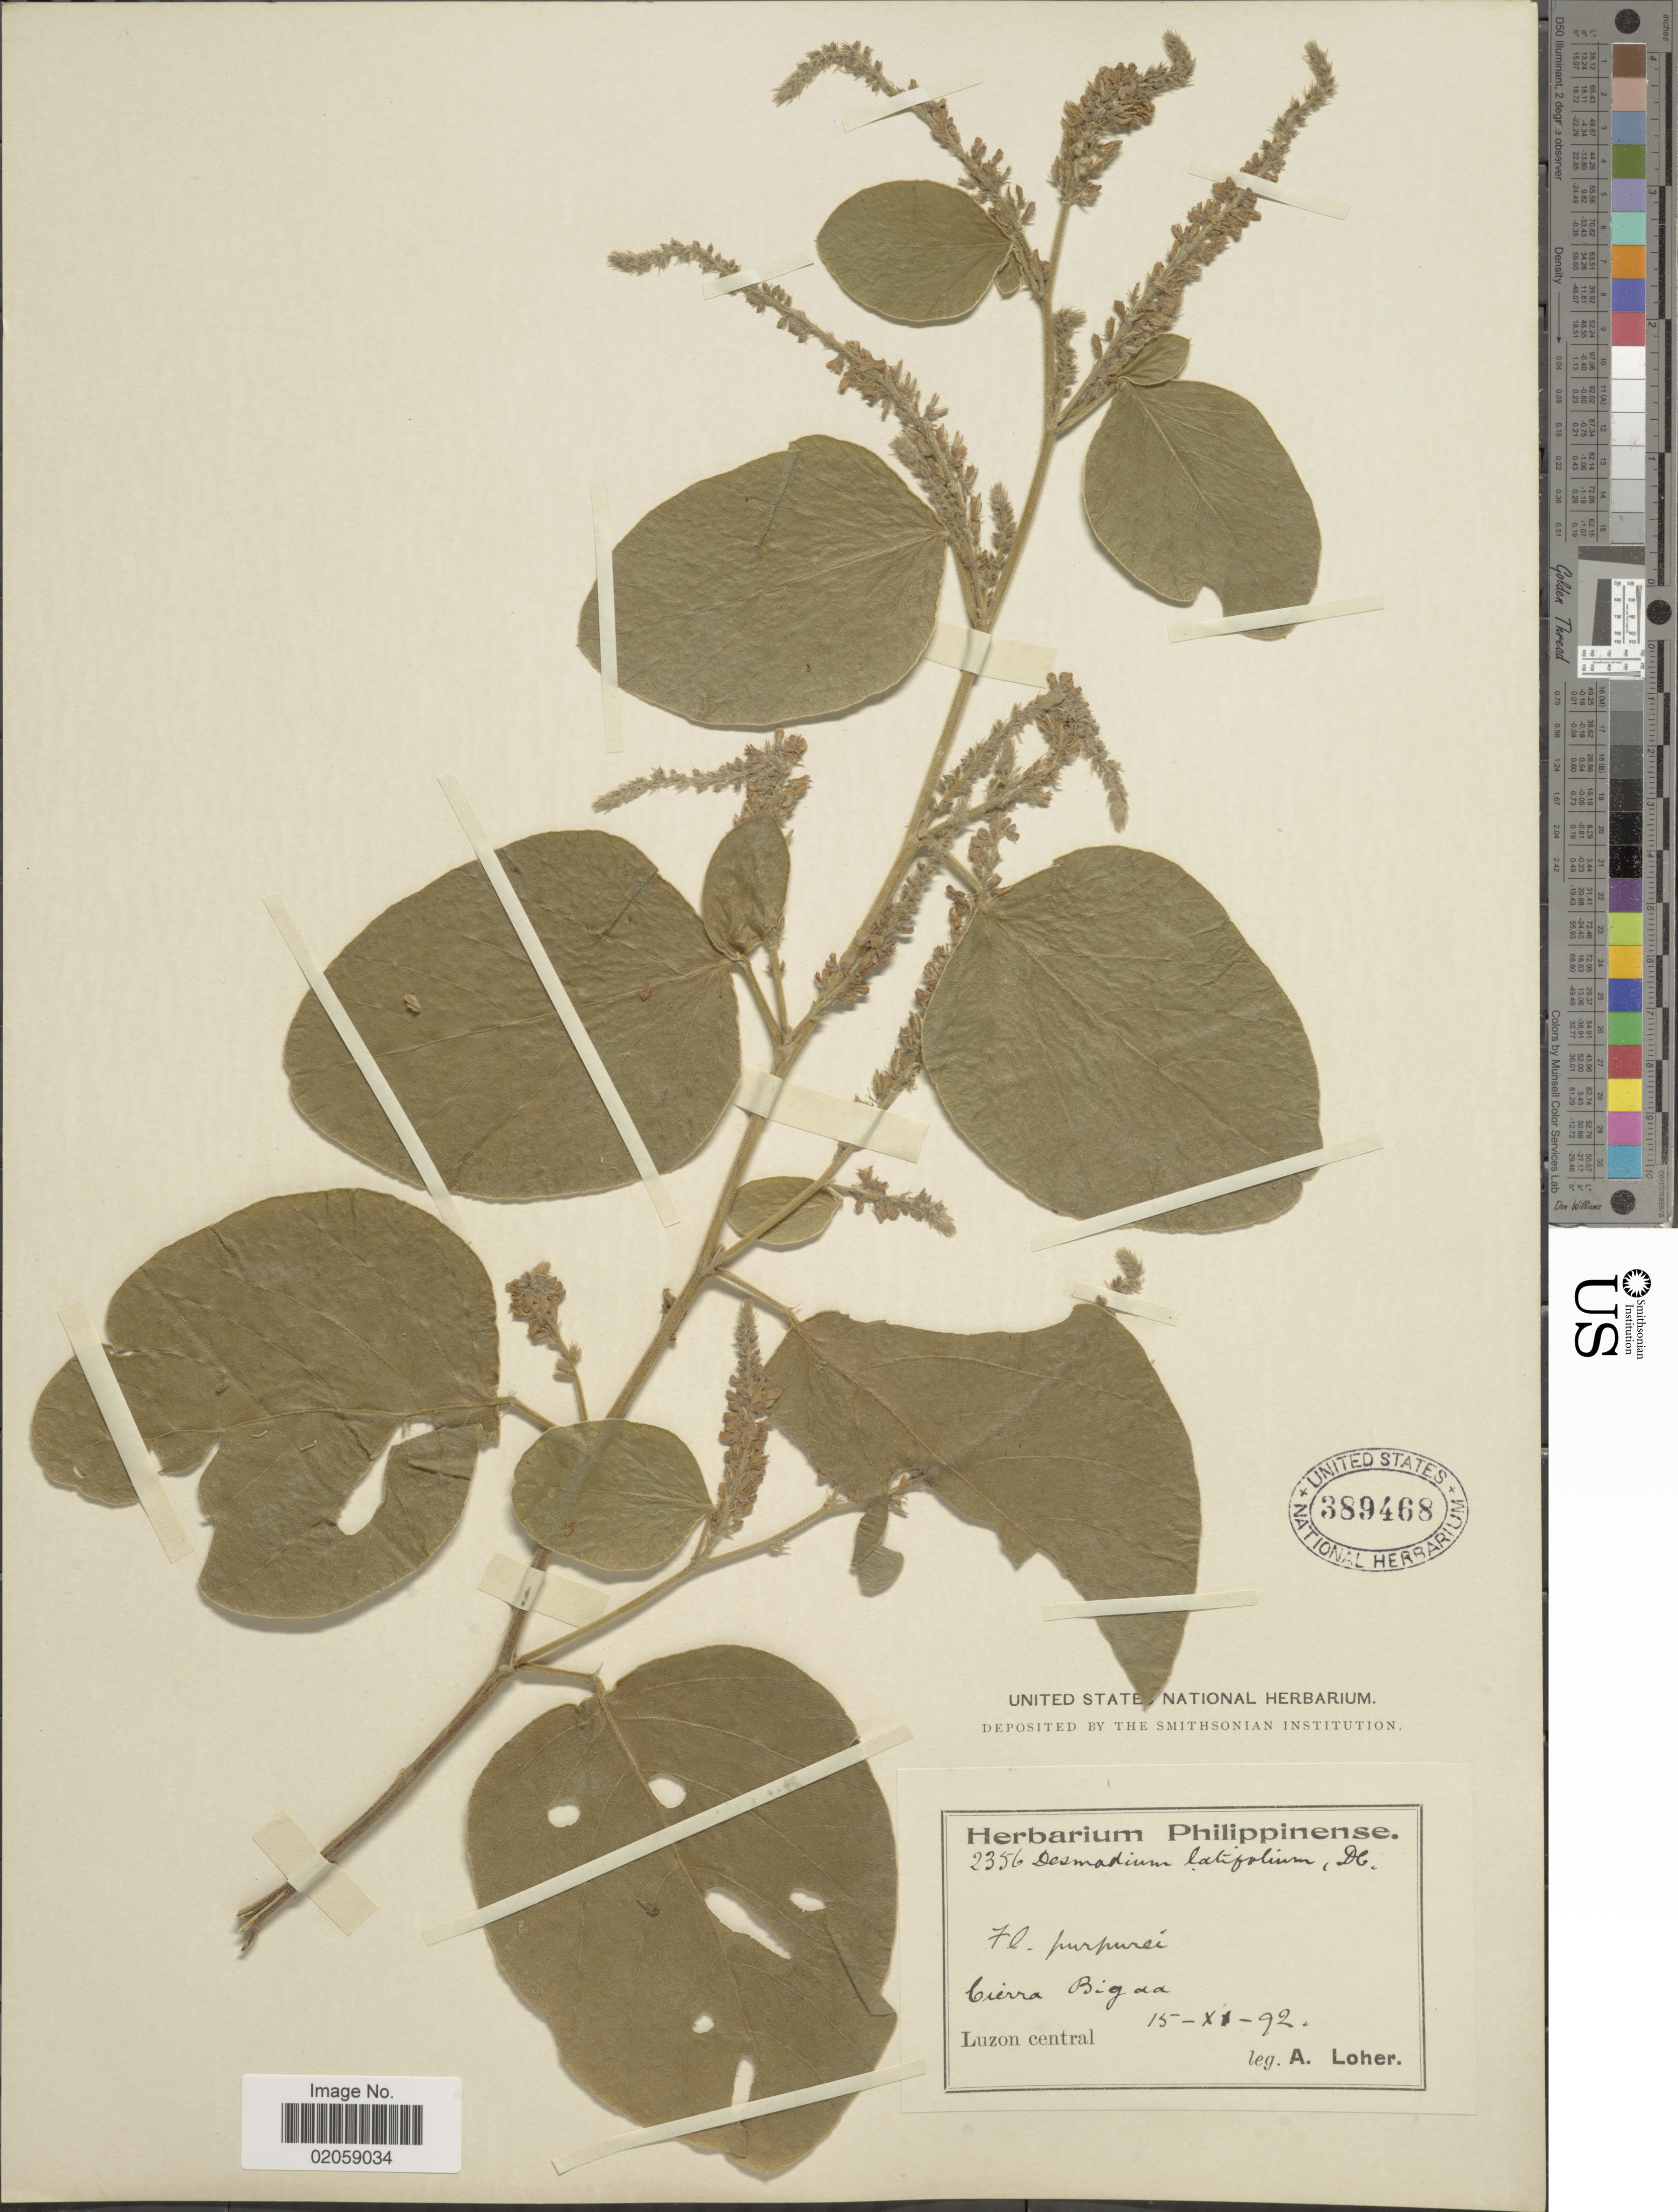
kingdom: Plantae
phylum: Tracheophyta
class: Magnoliopsida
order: Fabales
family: Fabaceae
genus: Polhillides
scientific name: Polhillides velutina subsp. velutina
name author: (Willd.) H. Ohashi & K. Ohashi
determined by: Strong, Mark T., (BOT), Smithsonian Institution - National Museum of Natural History (UNITED STATES)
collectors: A. Loher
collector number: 2356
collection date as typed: Transcribed d/m/y: 15/11/92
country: Philippines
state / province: Central Luzon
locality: Cierra Bigaa. Luzon central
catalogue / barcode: US 389468